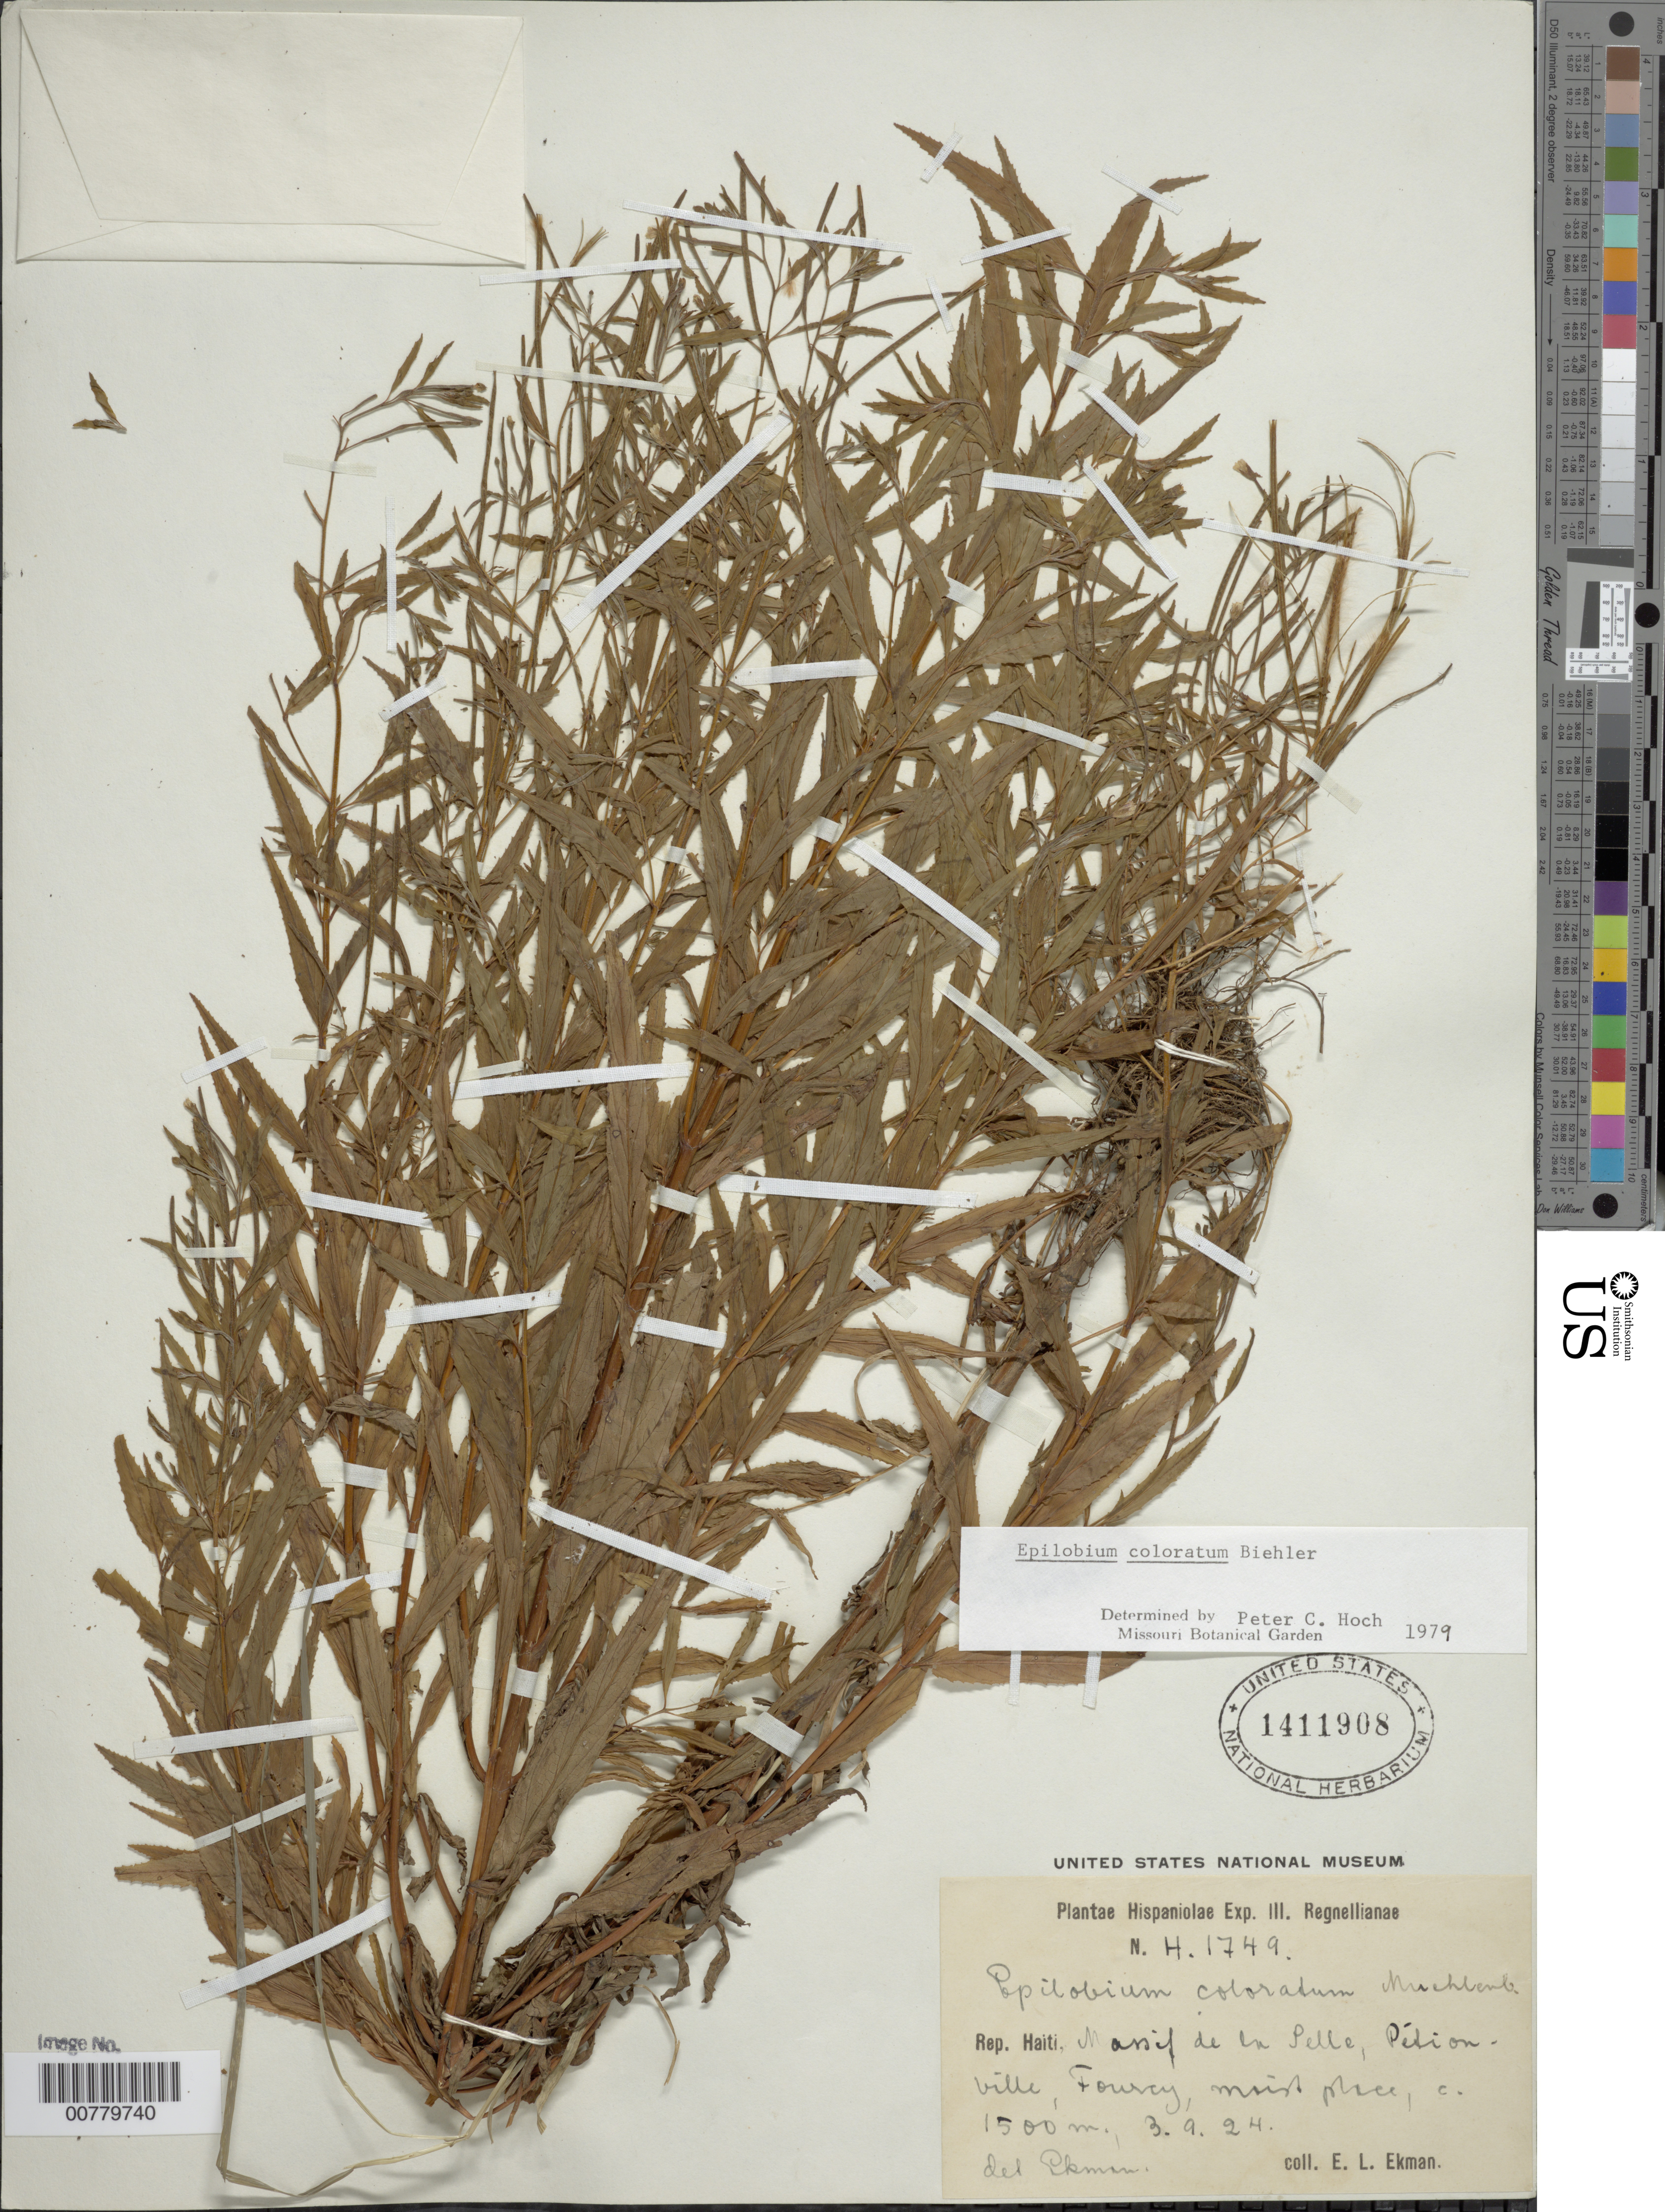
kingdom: Plantae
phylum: Tracheophyta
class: Magnoliopsida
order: Myrtales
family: Onagraceae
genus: Epilobium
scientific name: Epilobium coloratum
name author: Biehler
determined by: Hoch, P. C.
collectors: E. L. Ekman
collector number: H 1749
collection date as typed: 03 Sep 1924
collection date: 1924-09-03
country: Haiti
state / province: Ouest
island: Hispaniola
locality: Massif de la Selle, Pétionville, Fourcy.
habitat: Moist place.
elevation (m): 1500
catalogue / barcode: US 1411908